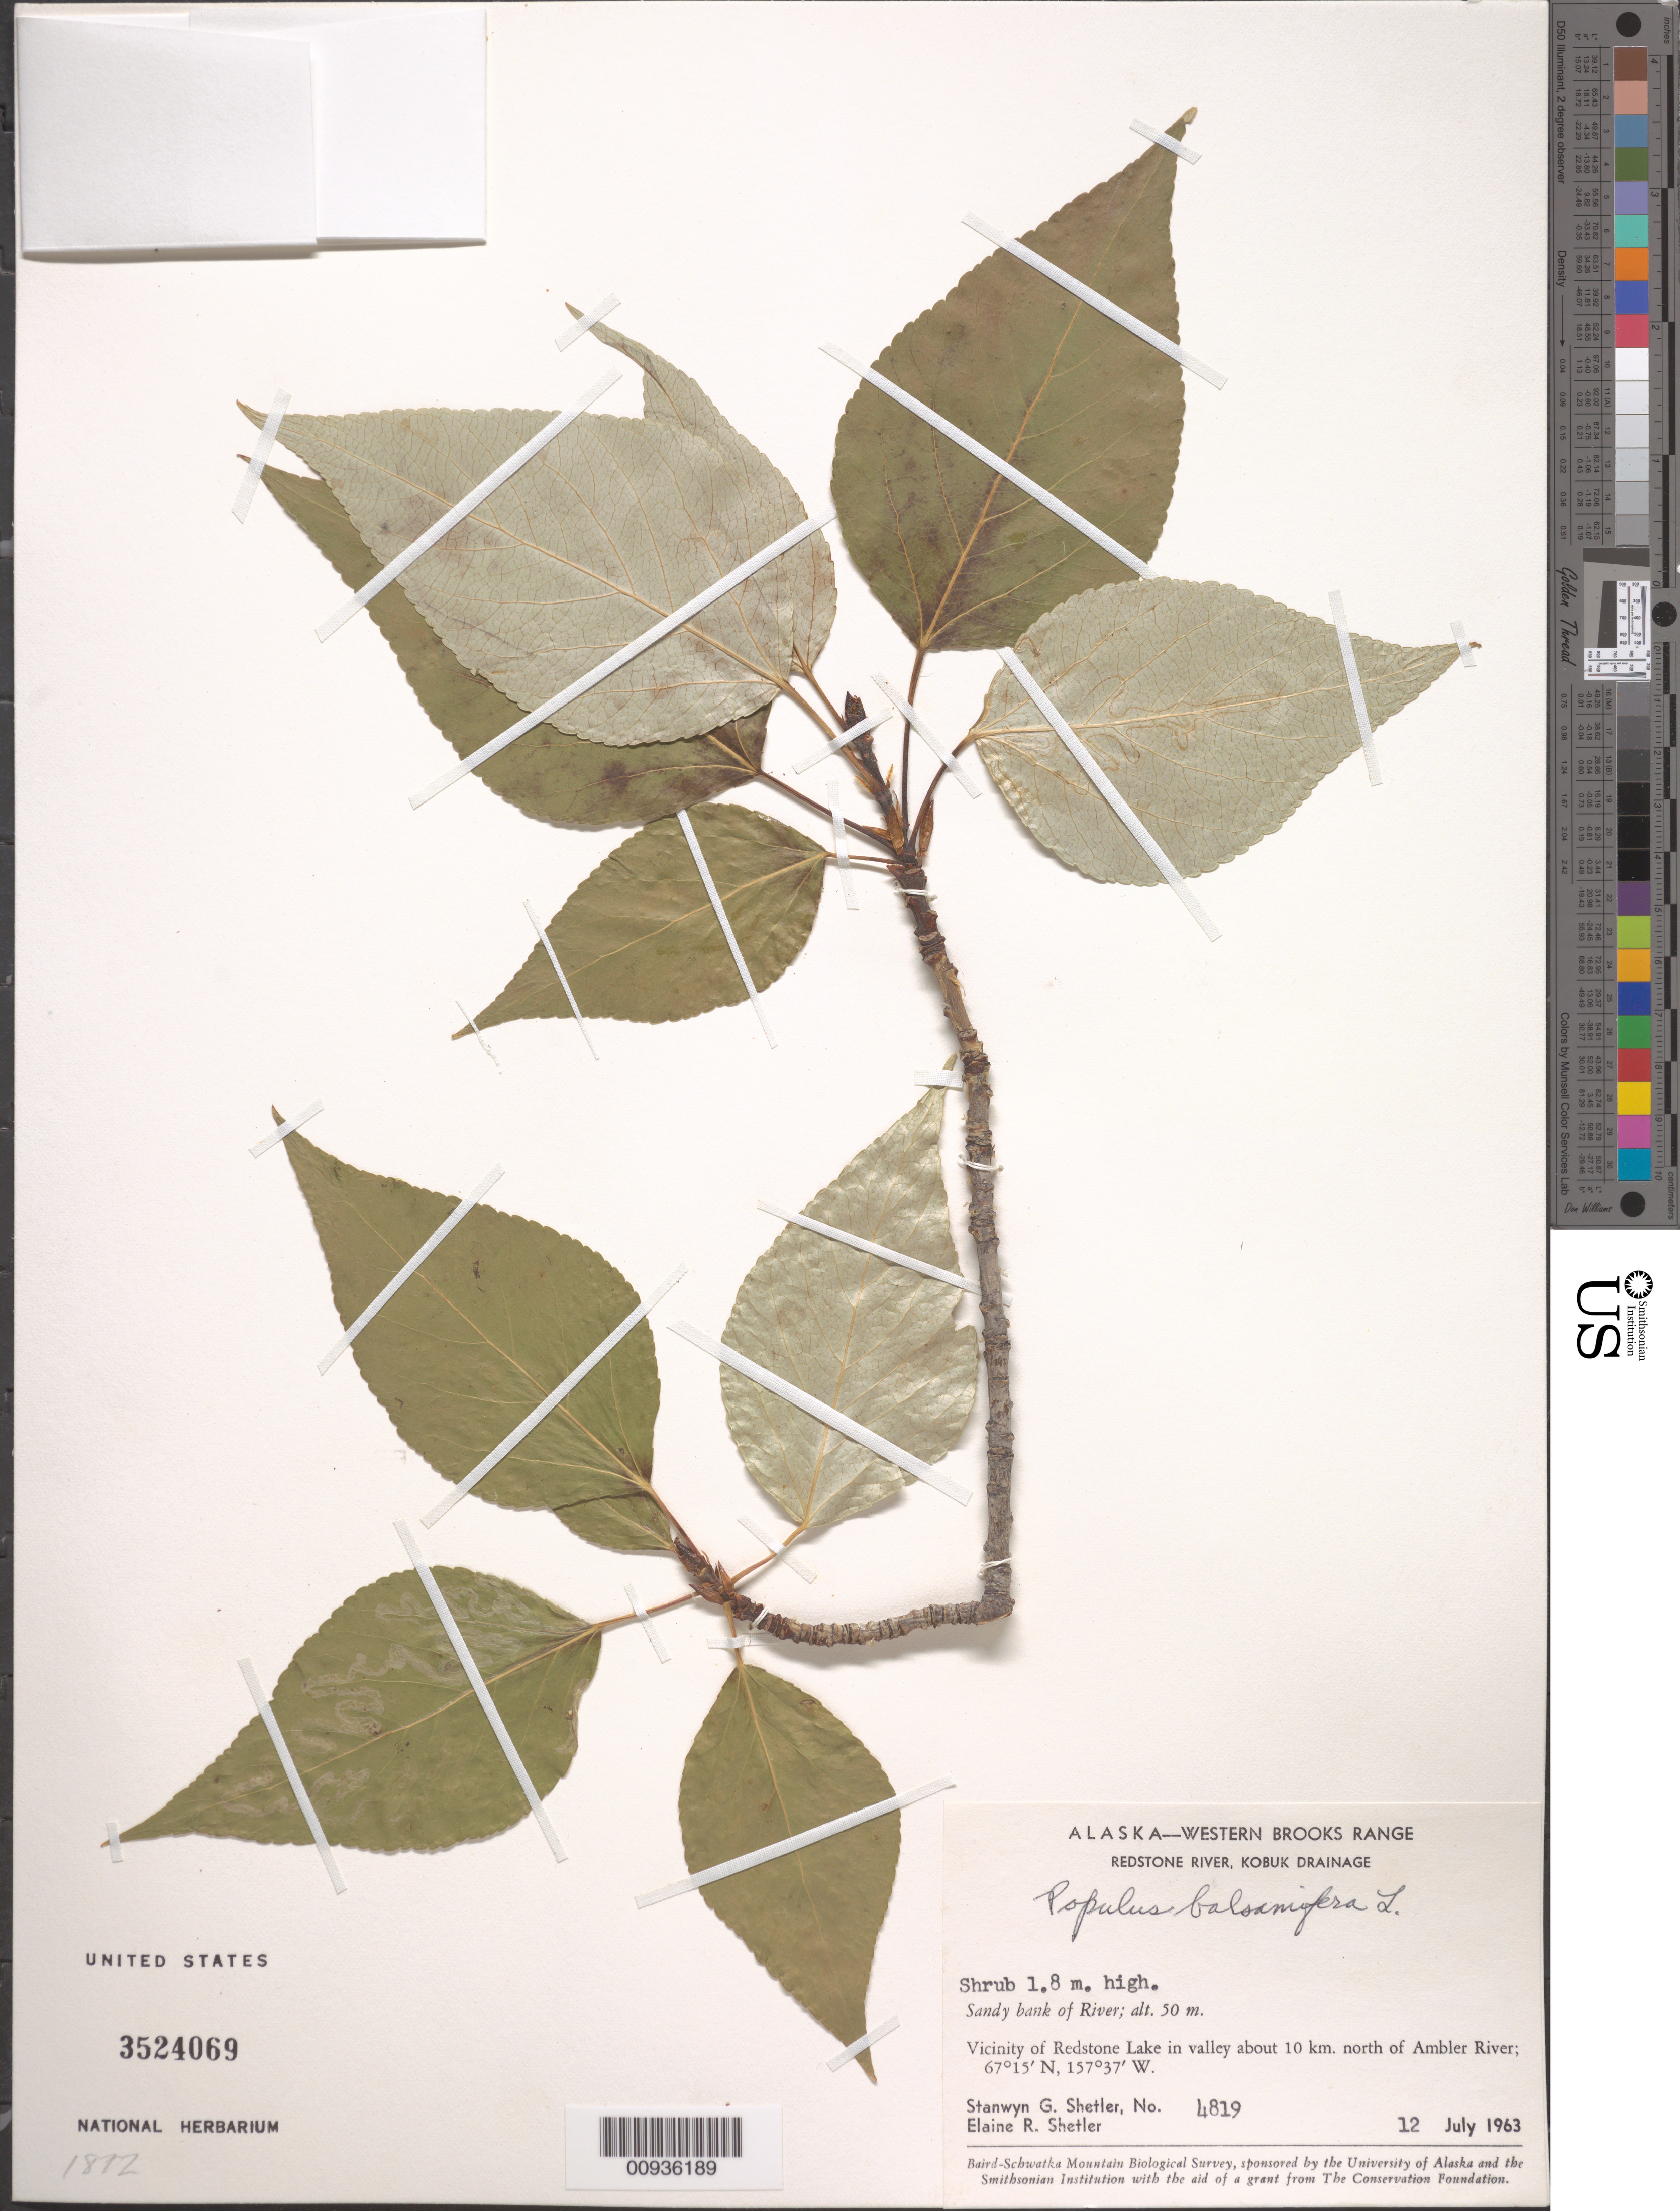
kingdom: Plantae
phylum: Tracheophyta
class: Magnoliopsida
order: Malpighiales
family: Salicaceae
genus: Populus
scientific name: Populus balsamifera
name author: L.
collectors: S. Shetler & E. R. Shetler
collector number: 4819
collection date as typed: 12 Jul 1963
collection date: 1963-07-12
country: United States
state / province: Alaska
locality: Vicinity of Redstone Lake in valley about 10 km. north of Ambler River. Western Brooks Range, Redstone River, Kobuk Drainage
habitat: Sandy bank of River.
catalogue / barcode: US 3524069